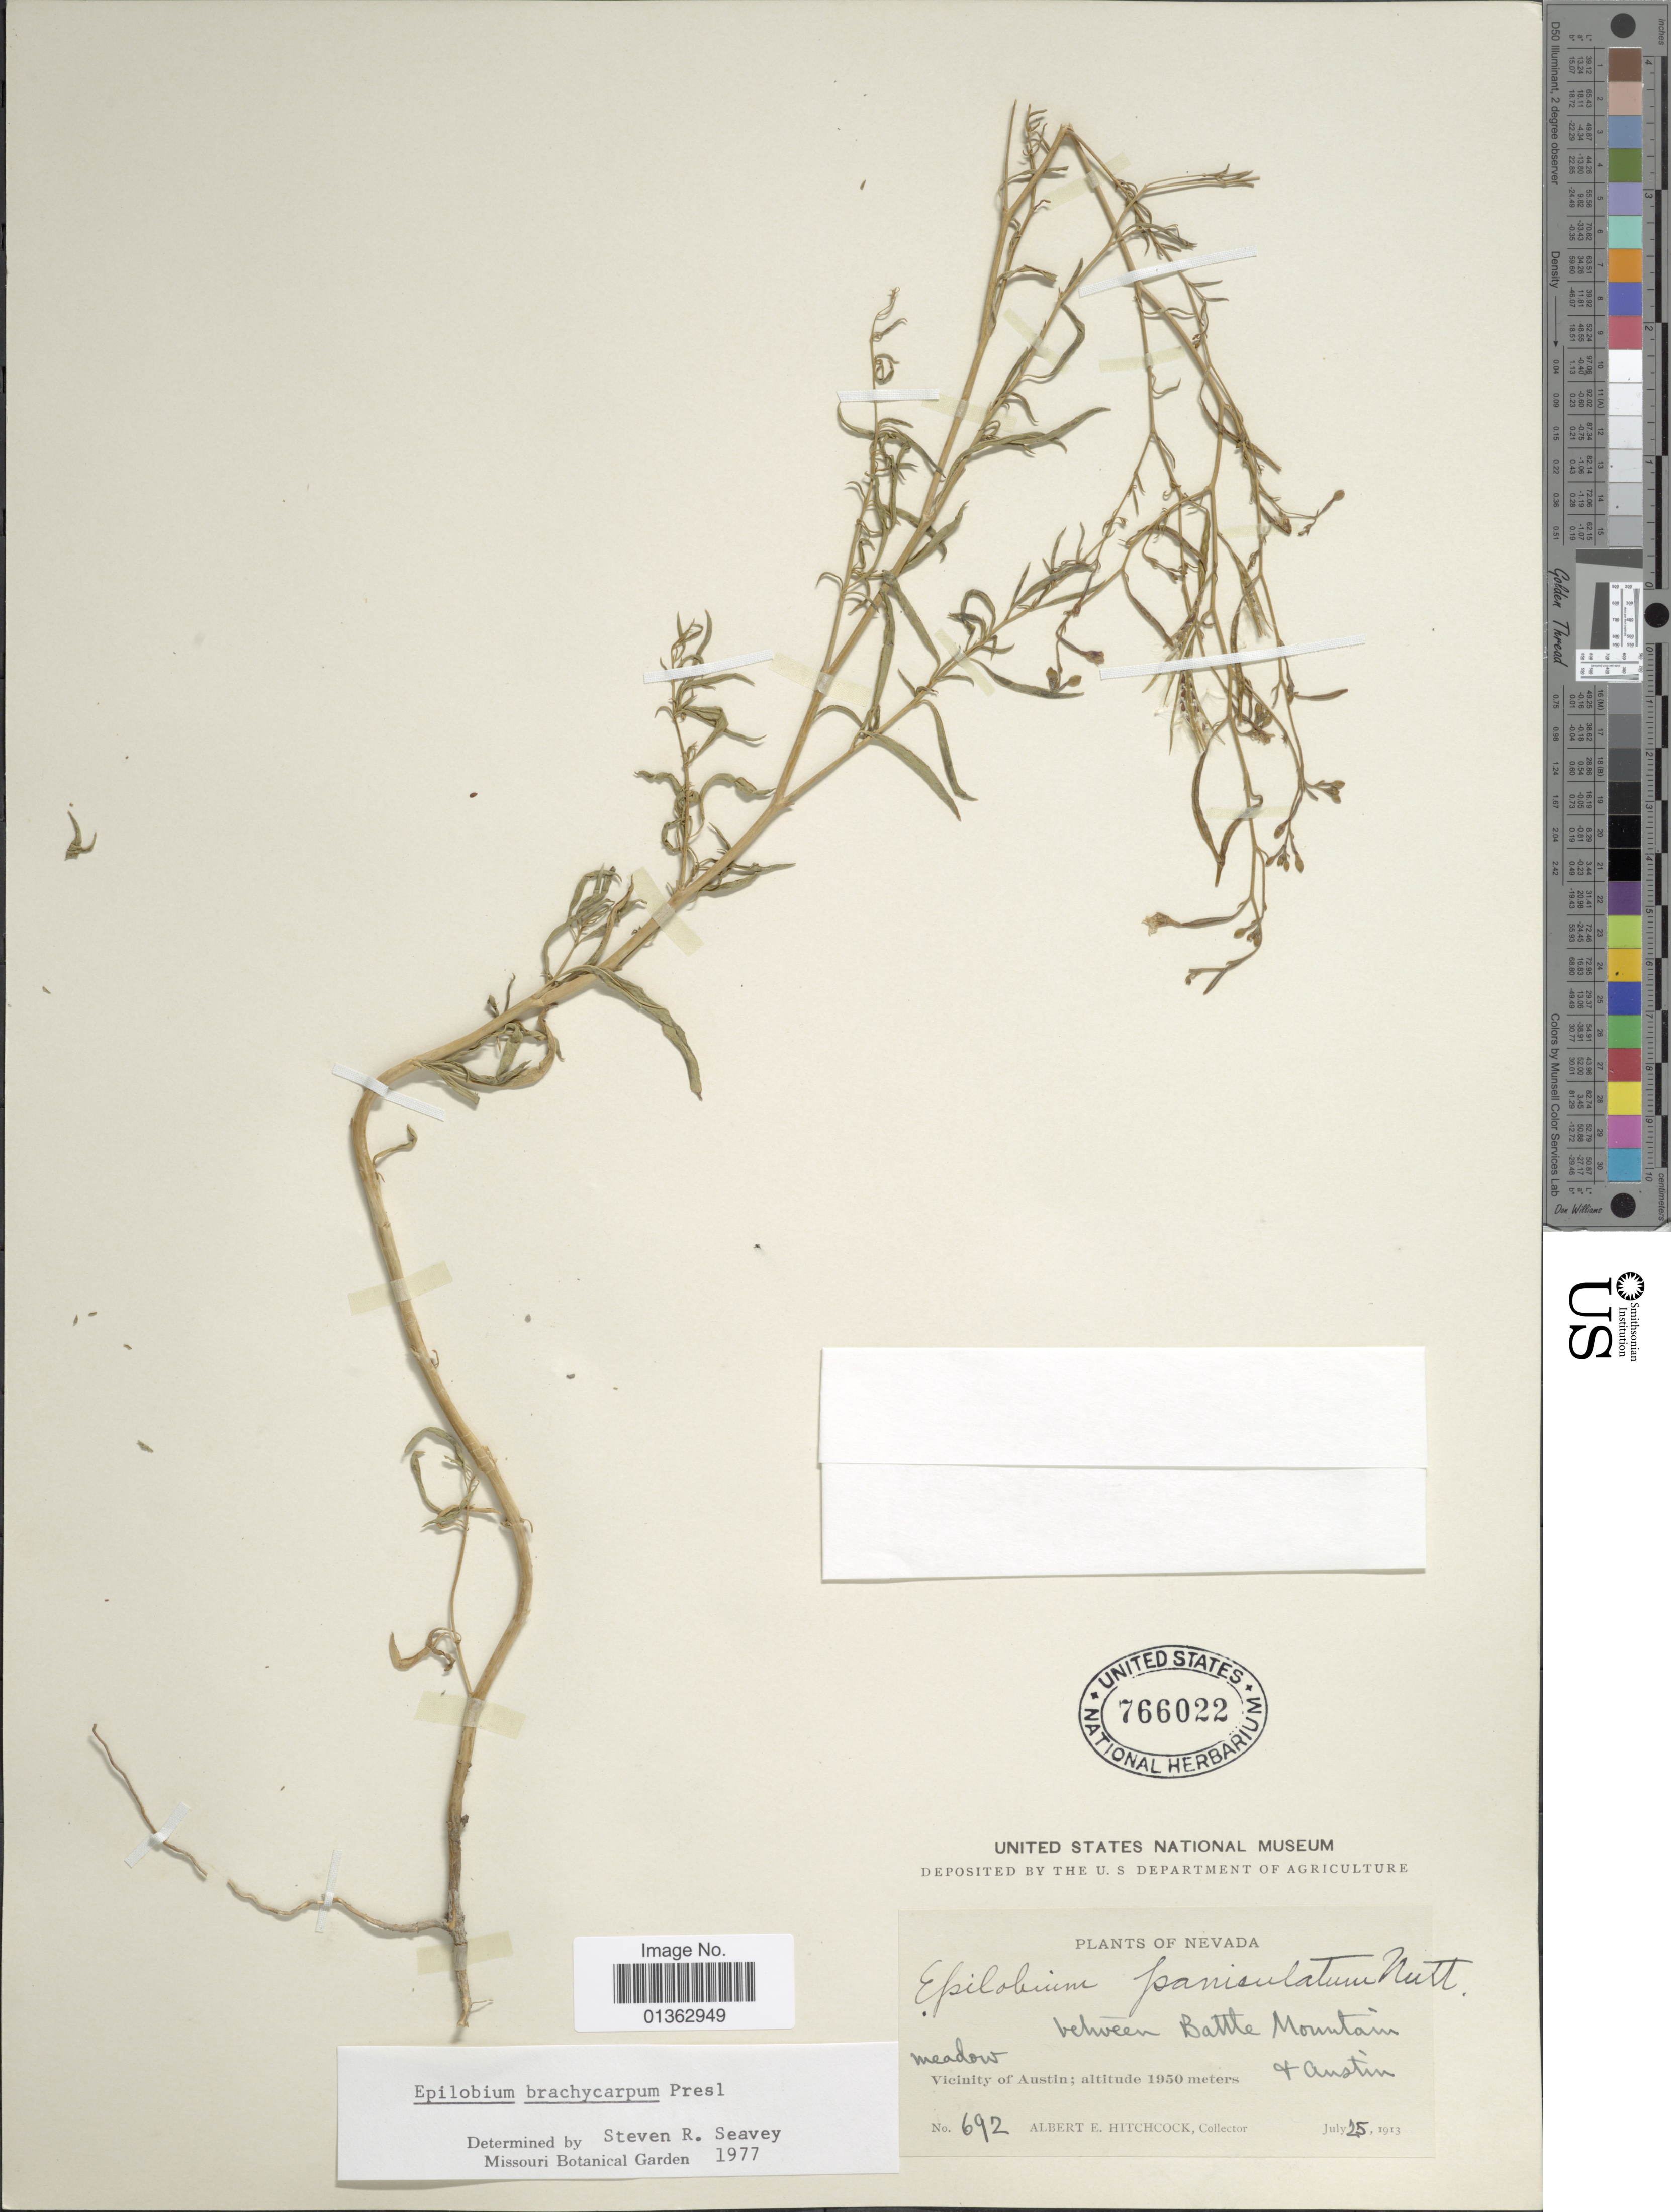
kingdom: Plantae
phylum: Tracheophyta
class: Magnoliopsida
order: Myrtales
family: Onagraceae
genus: Epilobium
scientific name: Epilobium brachycarpum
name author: C. Presl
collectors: A. Hitchcock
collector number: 692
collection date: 1913-07-25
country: United States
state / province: Nevada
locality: Between Battle Mountain & Austin.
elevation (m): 1950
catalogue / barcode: US 766022